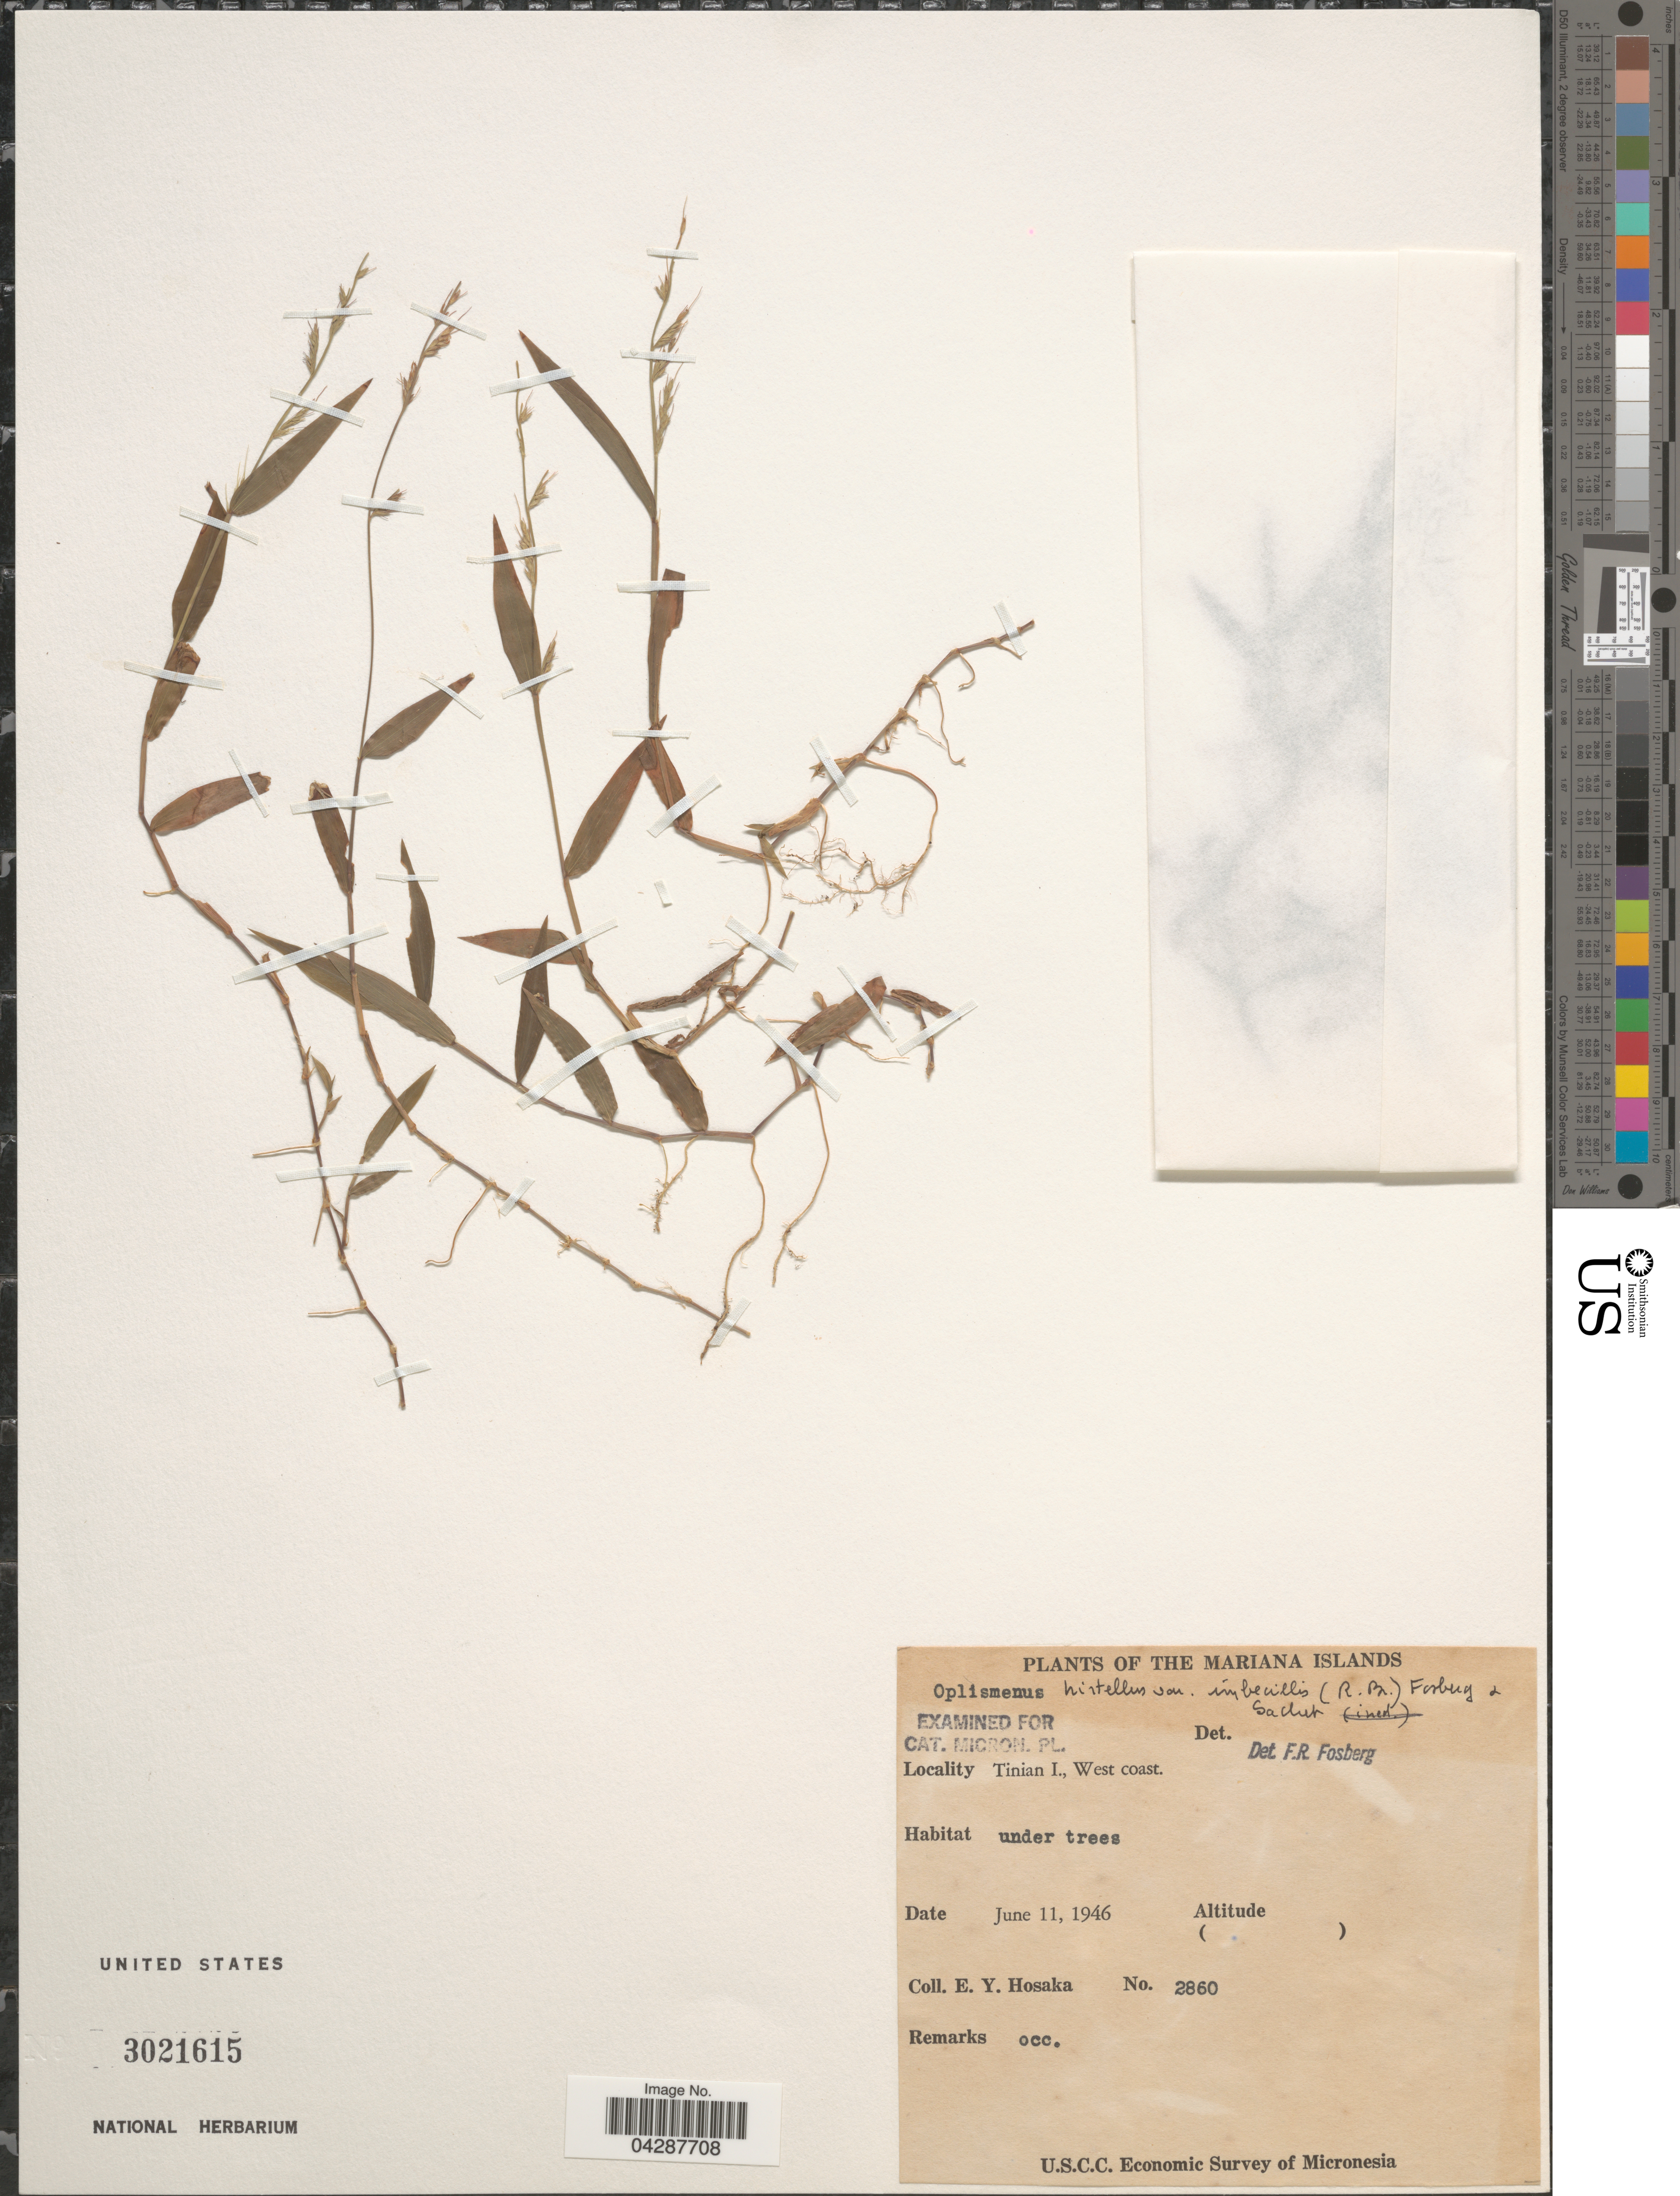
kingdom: Plantae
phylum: Tracheophyta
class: Liliopsida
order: Poales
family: Poaceae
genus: Oplismenus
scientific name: Oplismenus hirtellus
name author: (L.) P. Beauv.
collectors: E. Y. Hosaka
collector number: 2860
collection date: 1946-06-11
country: Northern Mariana Islands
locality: Tinian I., West coast. U.S.C.C. Economic Survey of Micronesia.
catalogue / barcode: US 3021615